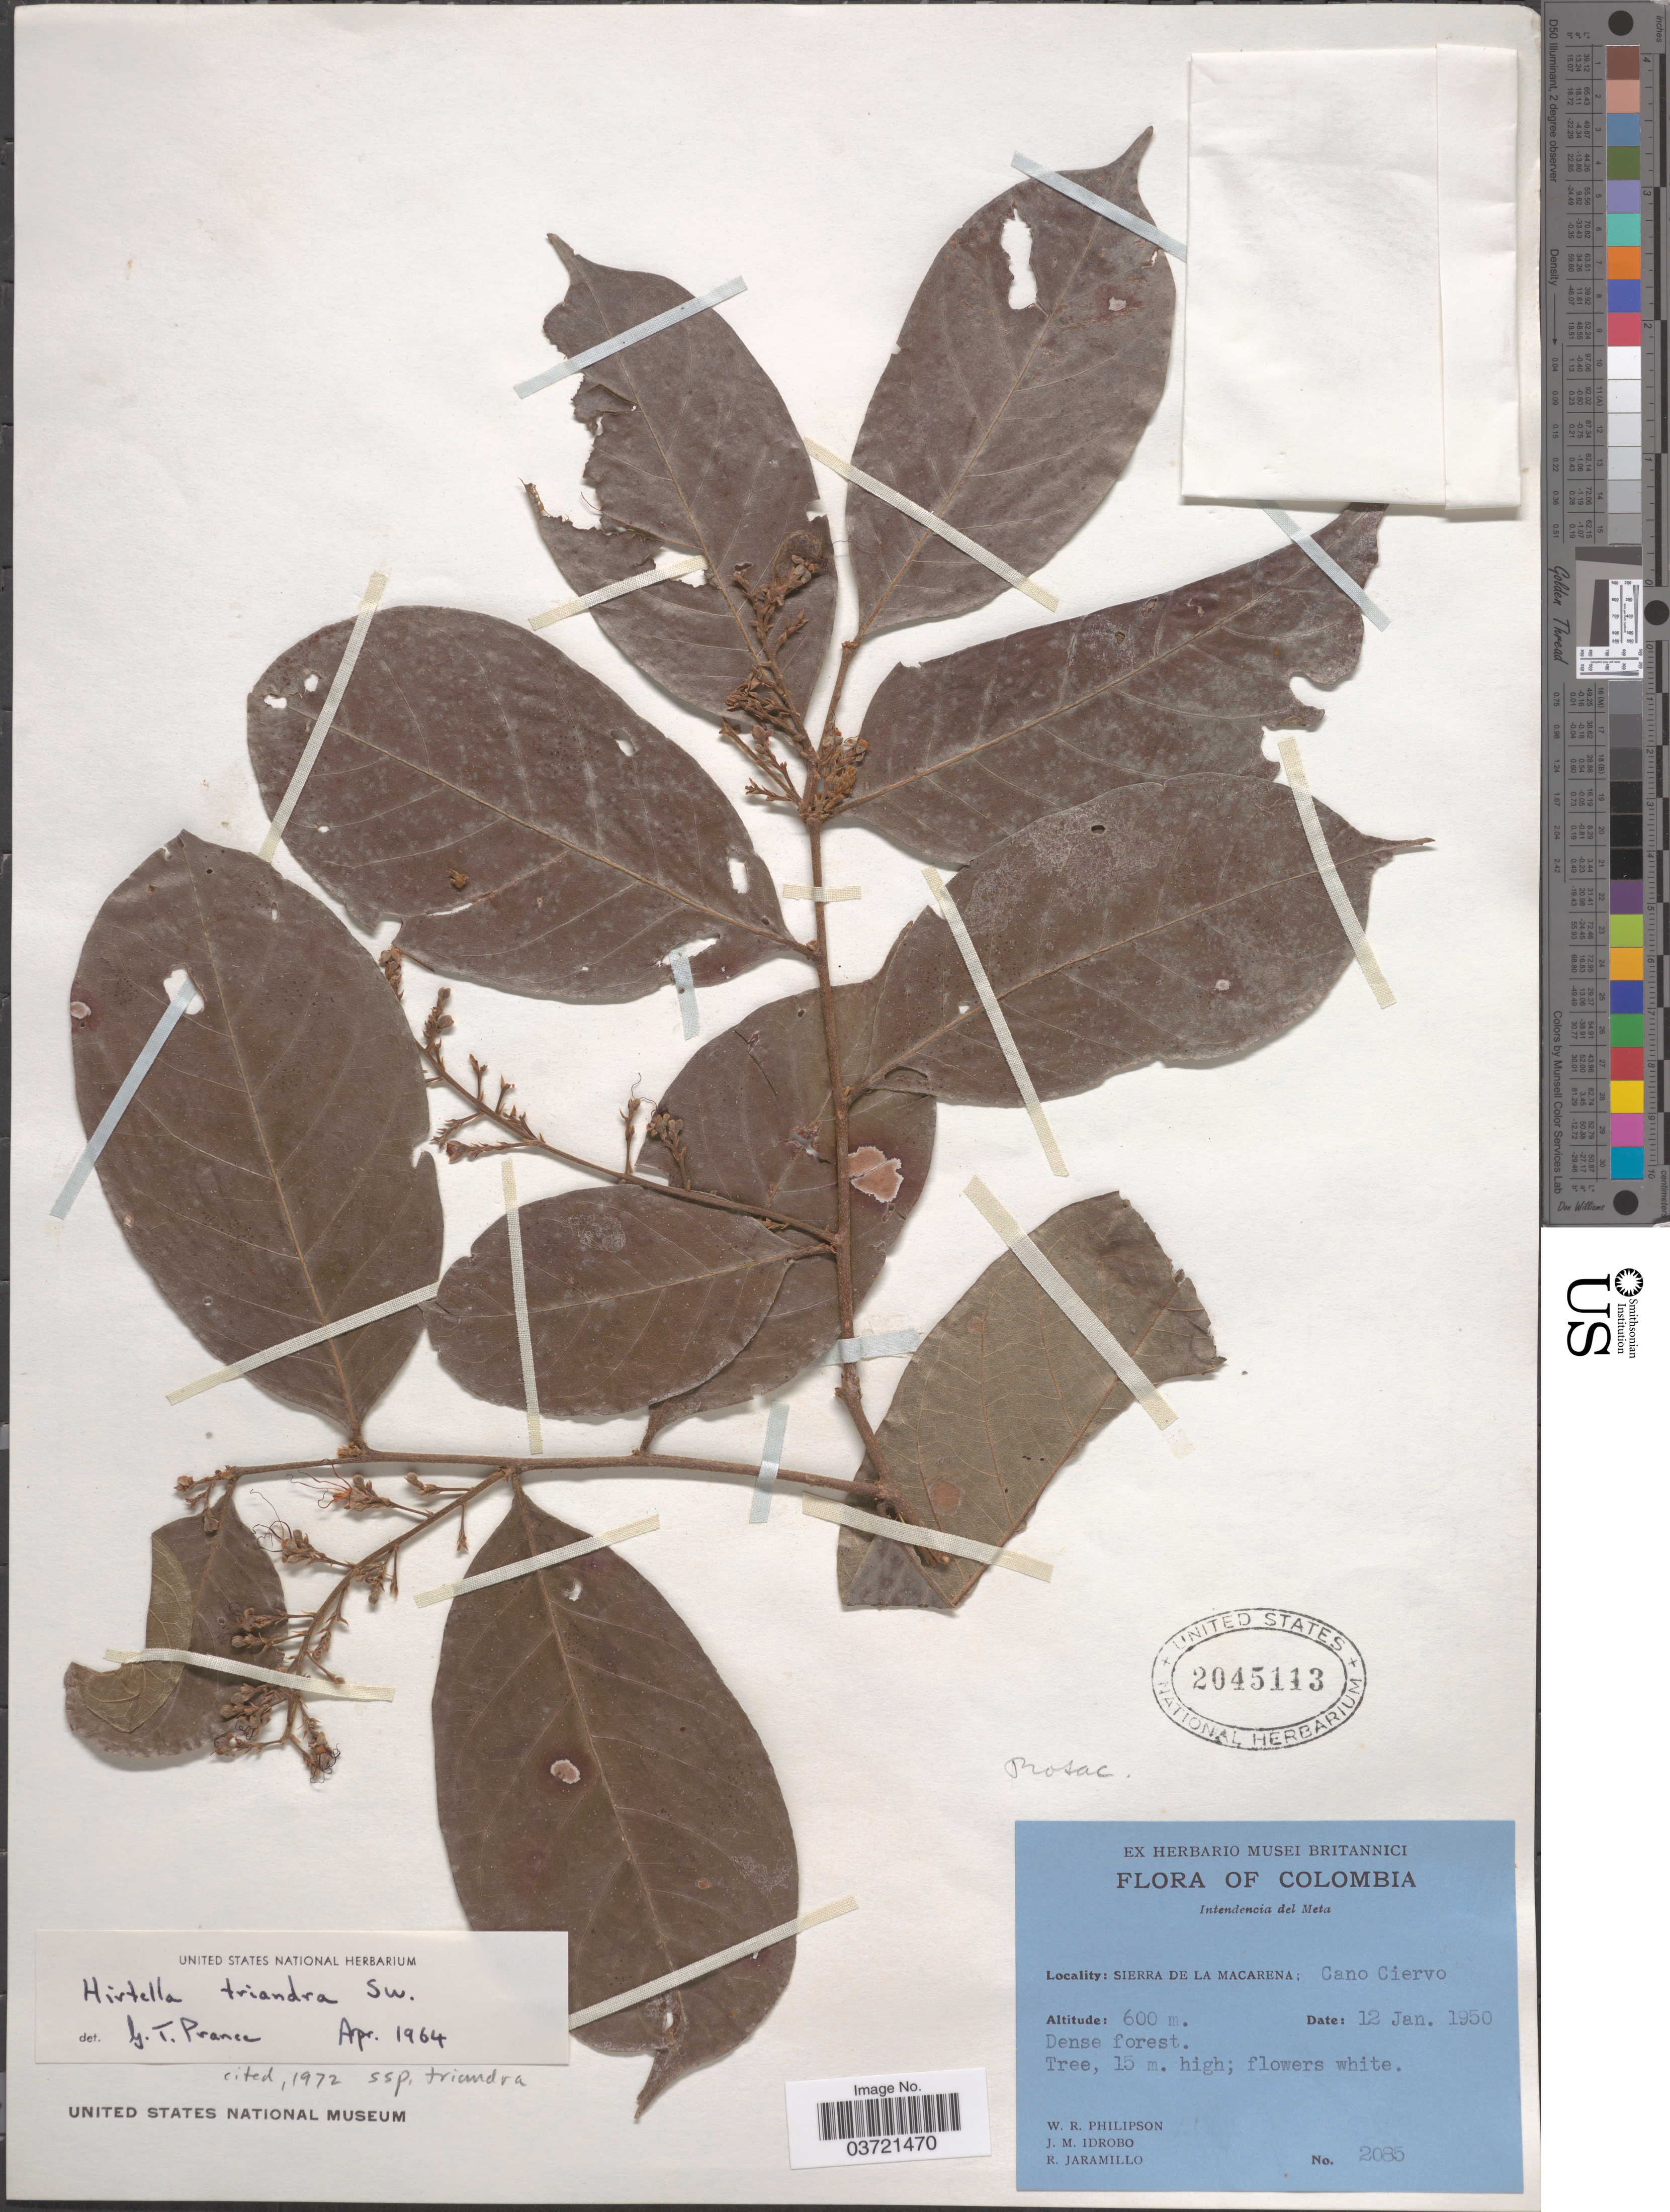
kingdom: Plantae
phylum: Tracheophyta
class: Magnoliopsida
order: Malpighiales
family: Chrysobalanaceae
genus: Hirtella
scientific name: Hirtella triandra subsp. triandra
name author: Sw.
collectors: W. R. Philipson, J. M. Idrobo & R. Jaramillo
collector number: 2085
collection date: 1950-01-12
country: Colombia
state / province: Meta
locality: Intendencia del Meta. Sierra de La Macarena; Cano Ciervo.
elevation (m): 600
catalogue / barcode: US 2045113